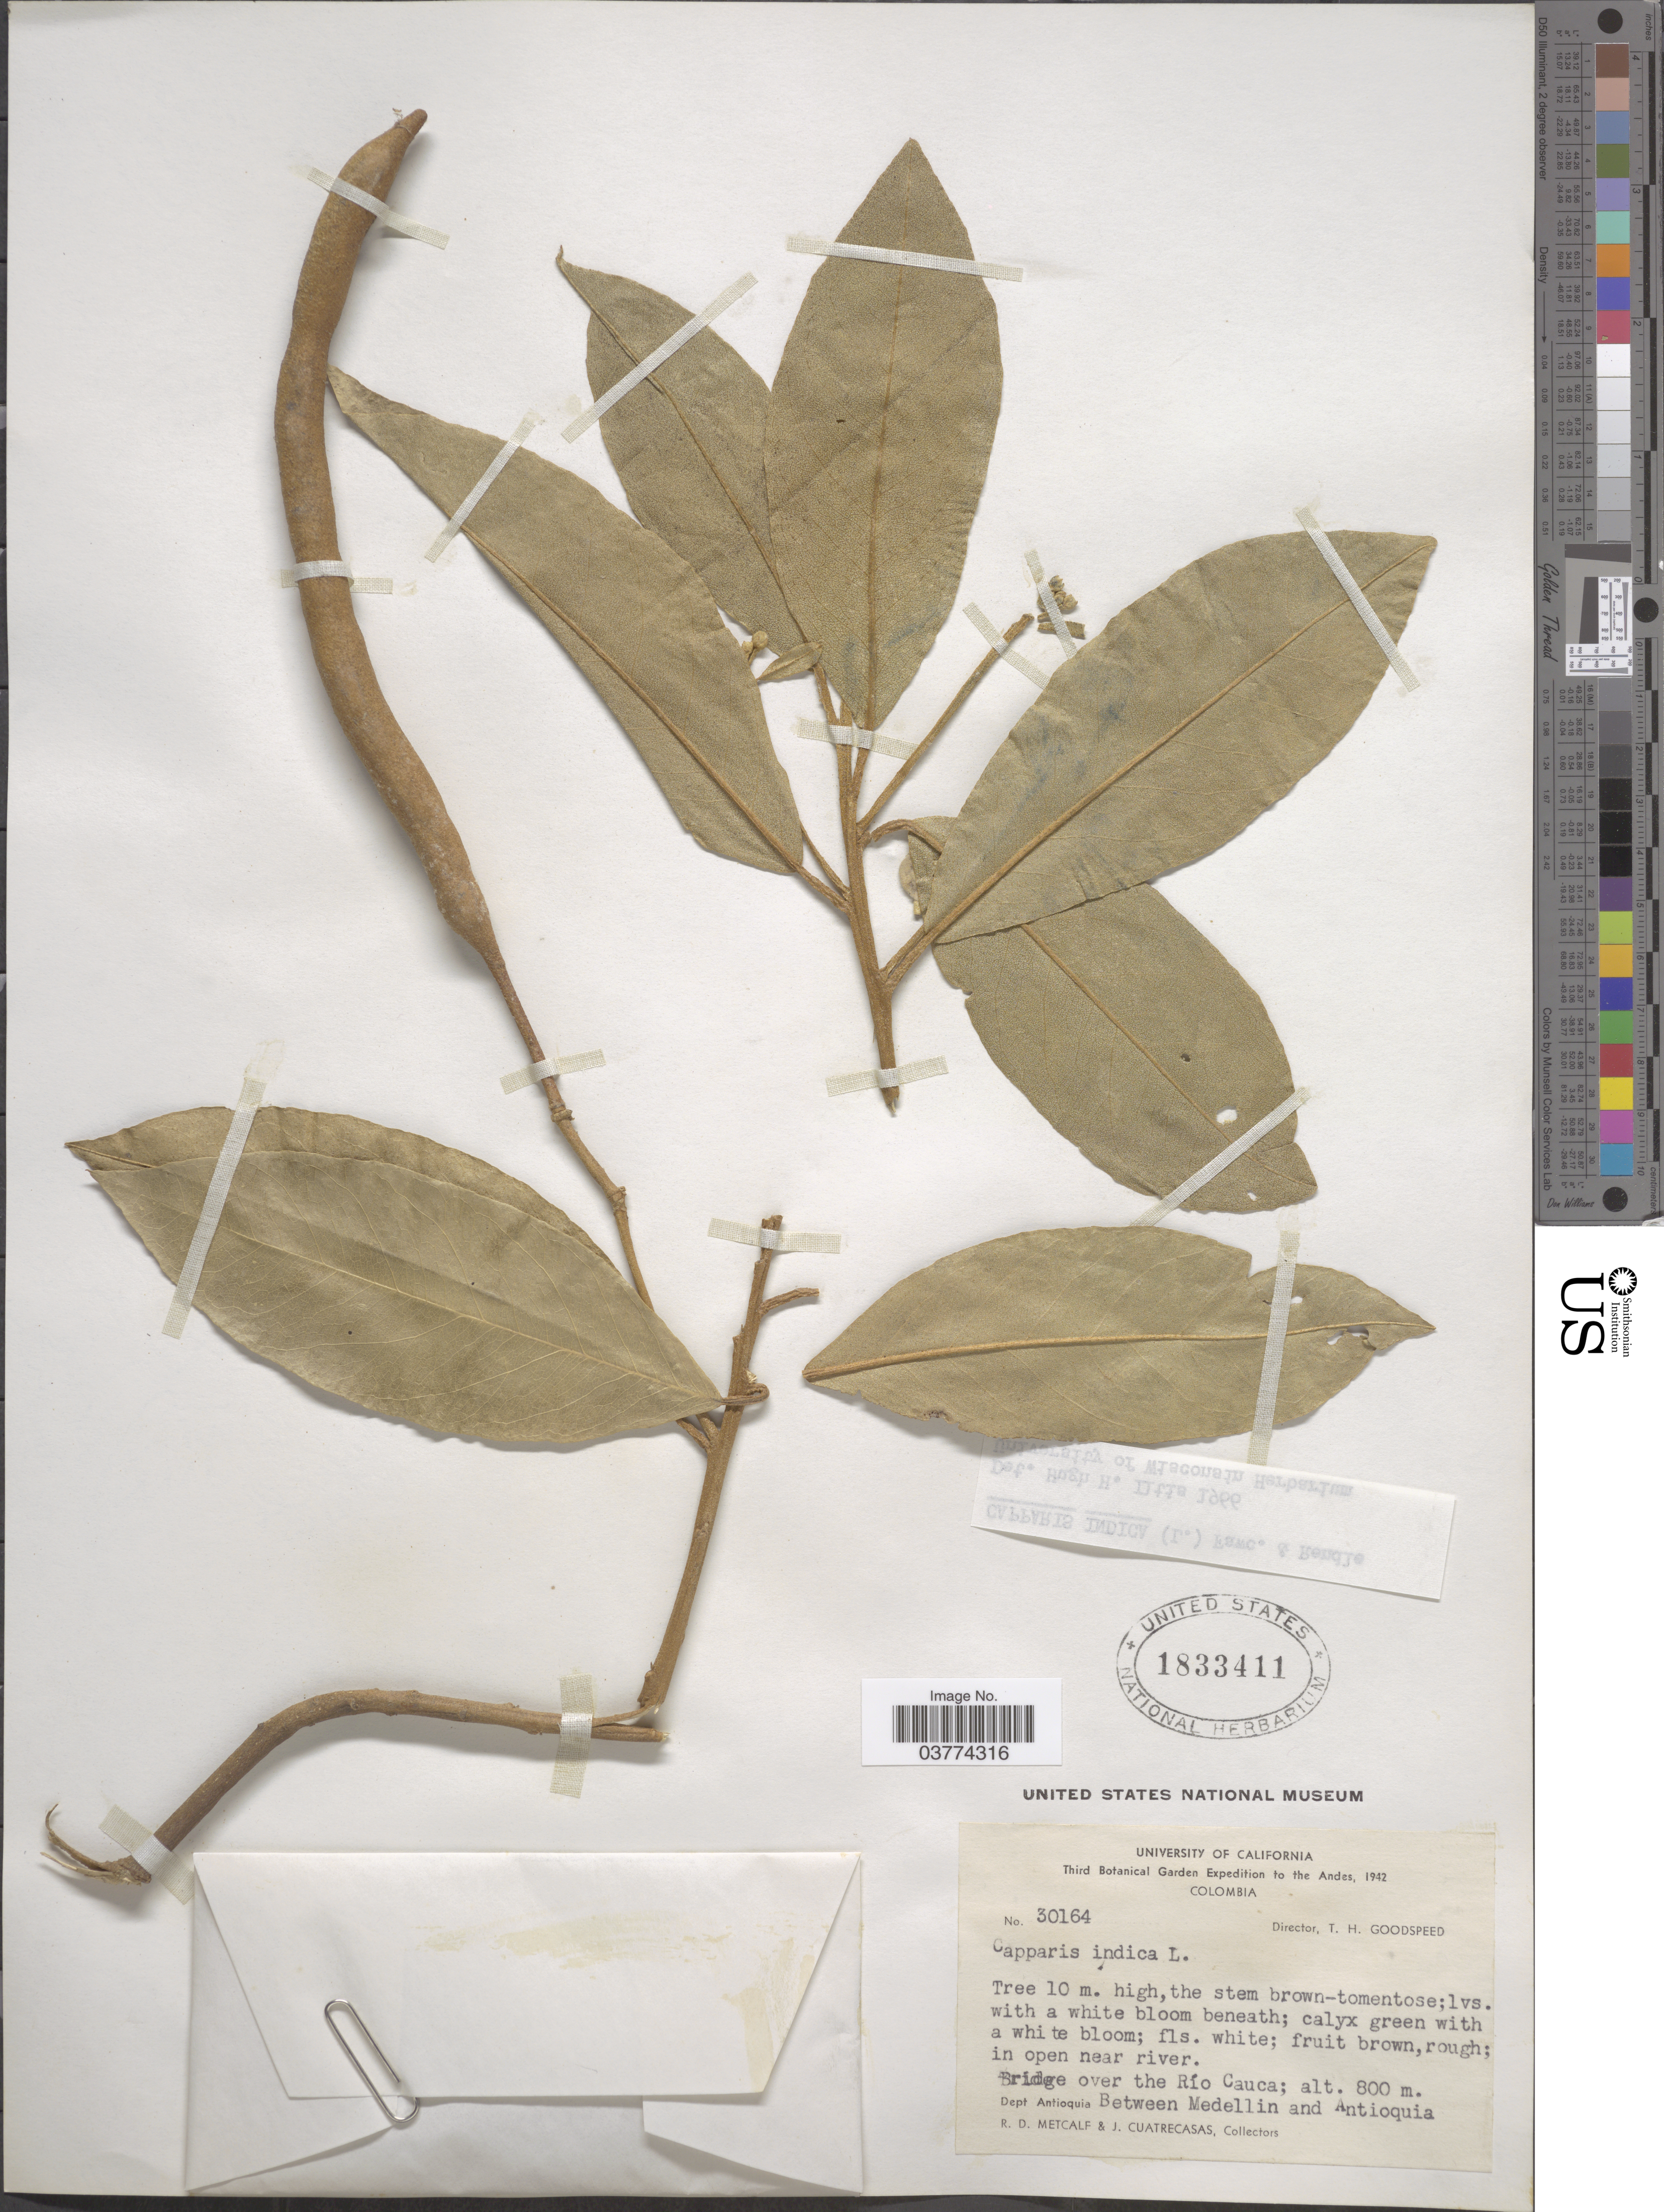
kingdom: Plantae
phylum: Tracheophyta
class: Magnoliopsida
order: Brassicales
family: Capparaceae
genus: Quadrella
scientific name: Quadrella indica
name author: (L.) Iltis & Cornejo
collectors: R. D. Metcalf & J. Cuatrecasas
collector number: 30164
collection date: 1942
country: Colombia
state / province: Antioquia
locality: Andes. Bridge over the Río Cauca. Dept Antioquia. Between Medellin and Antioquia.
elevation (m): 800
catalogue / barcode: US 1833411